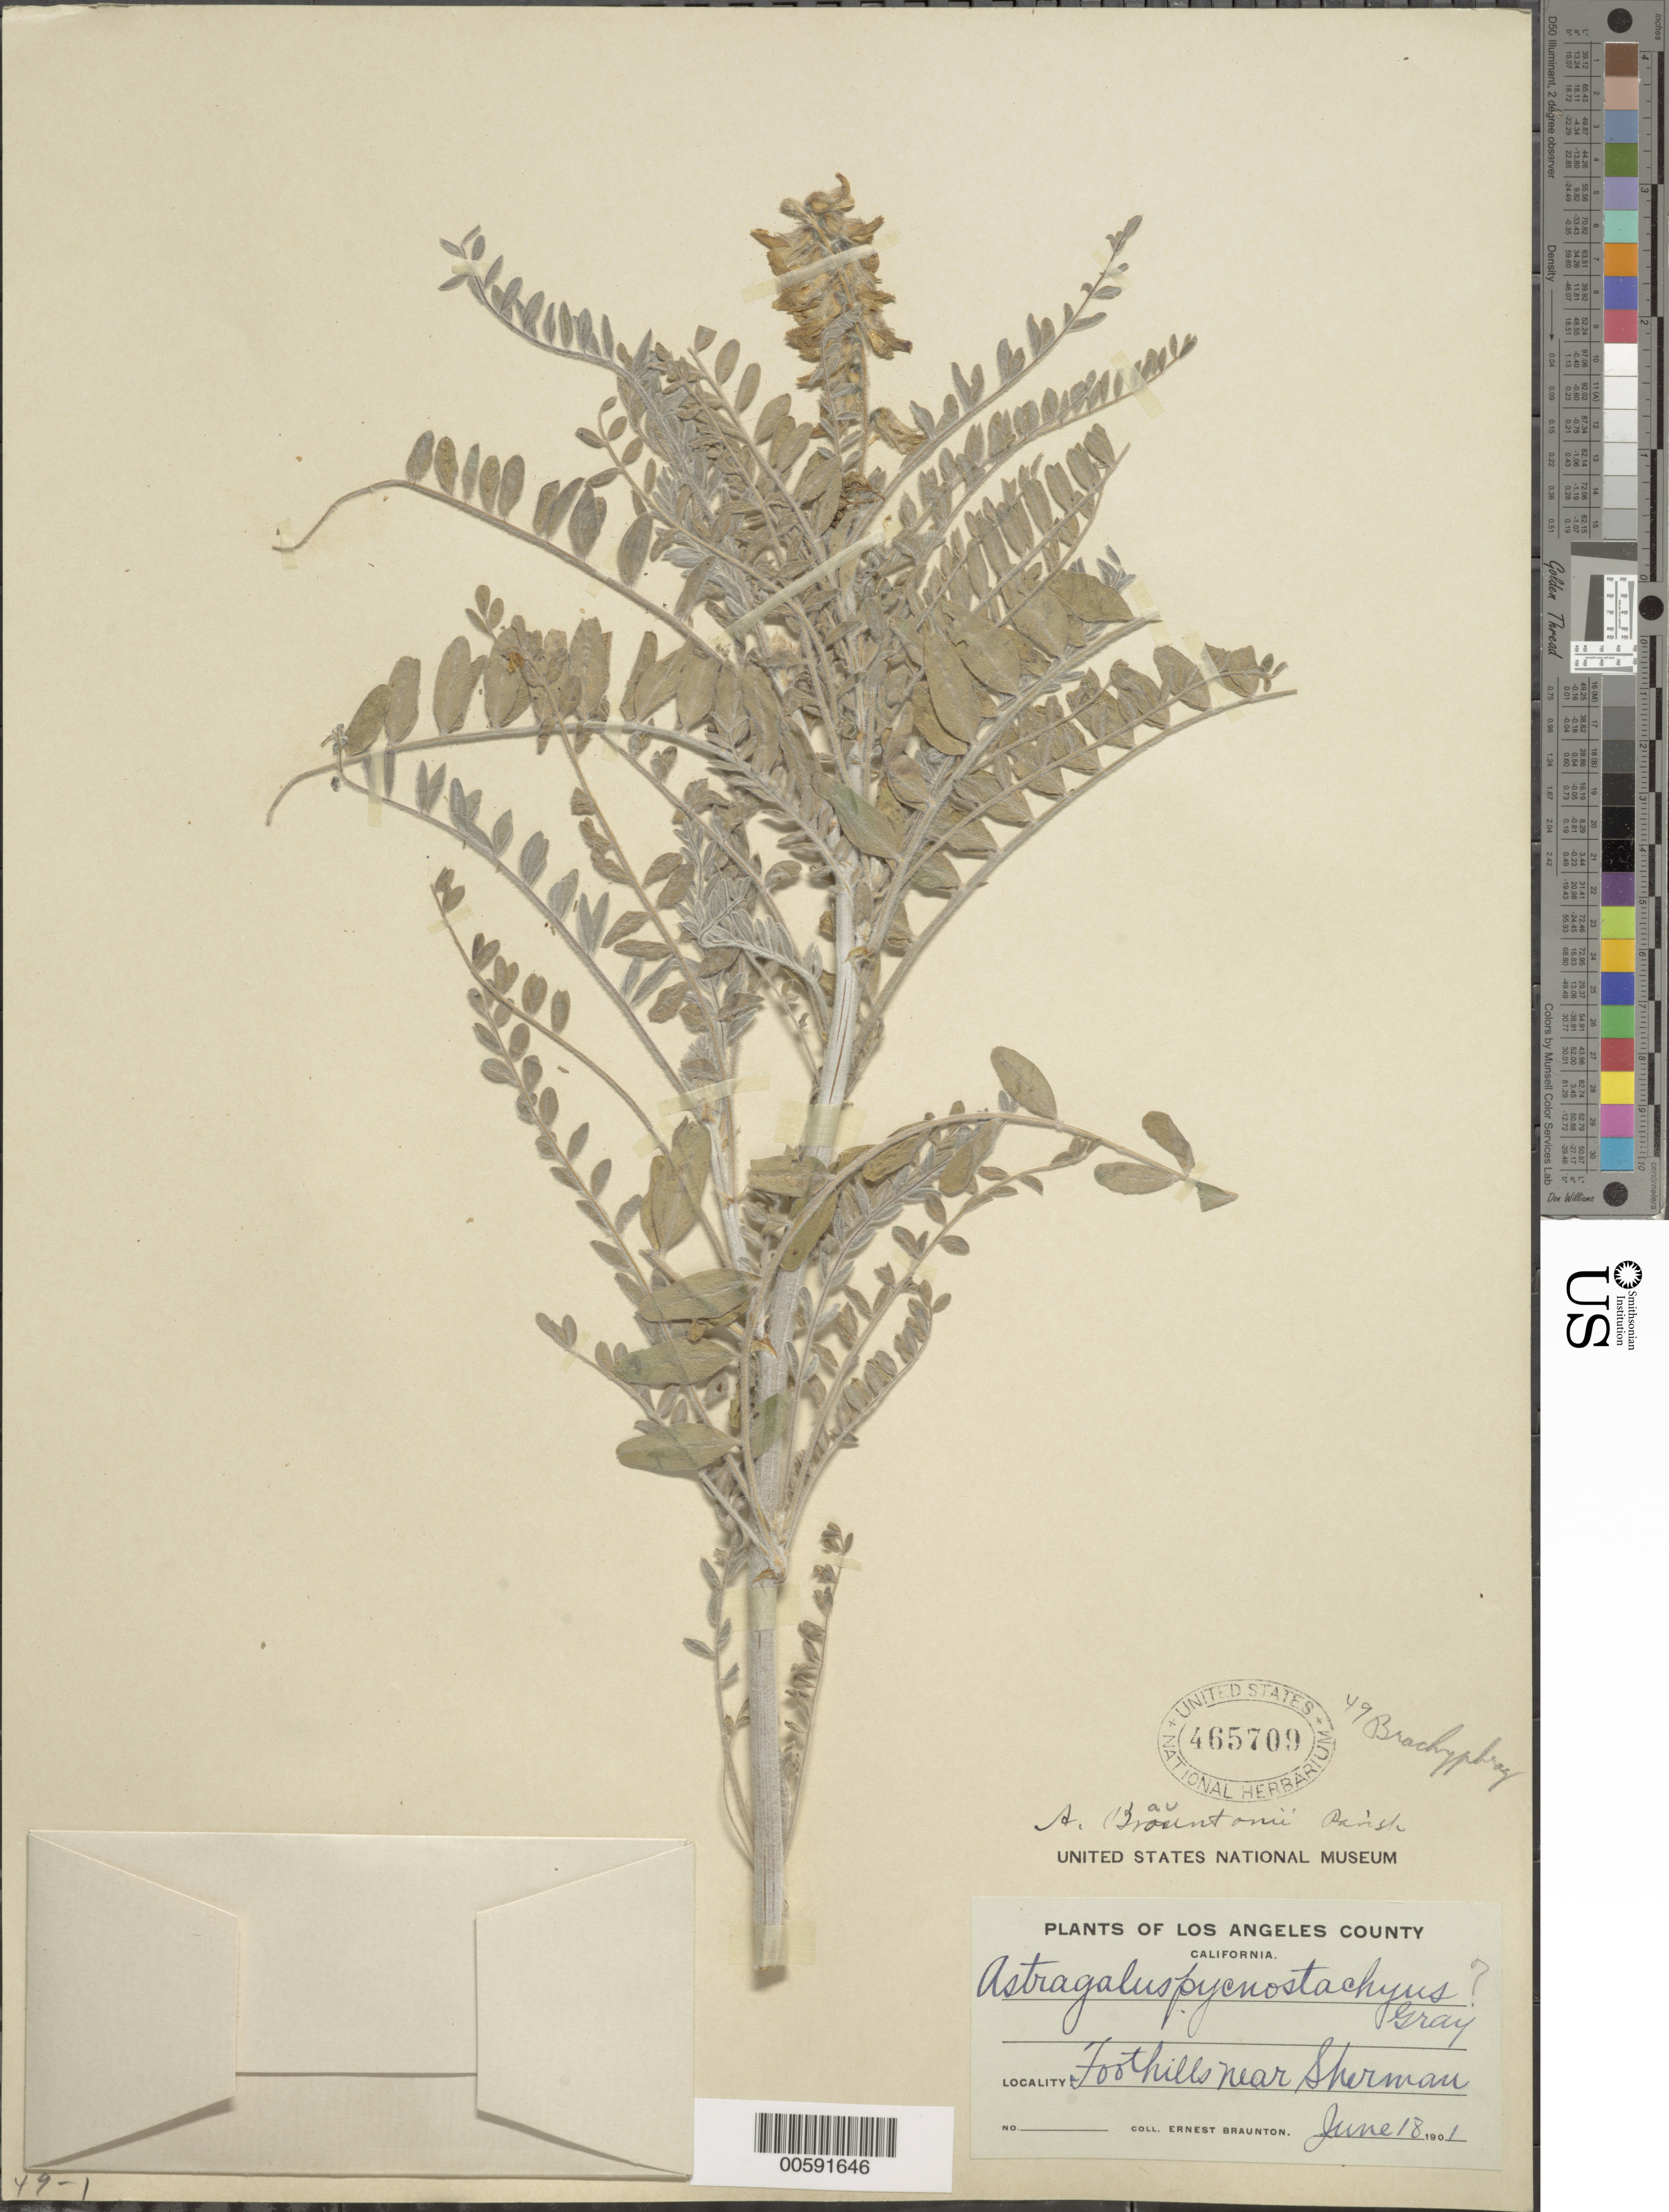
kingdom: Plantae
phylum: Tracheophyta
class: Magnoliopsida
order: Fabales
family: Fabaceae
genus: Astragalus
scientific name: Astragalus brauntonii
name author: Parish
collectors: E. Braunton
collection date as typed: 18 Jun 1901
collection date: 1901-06-18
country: United States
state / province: California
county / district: Los Angeles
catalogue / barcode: US 465709